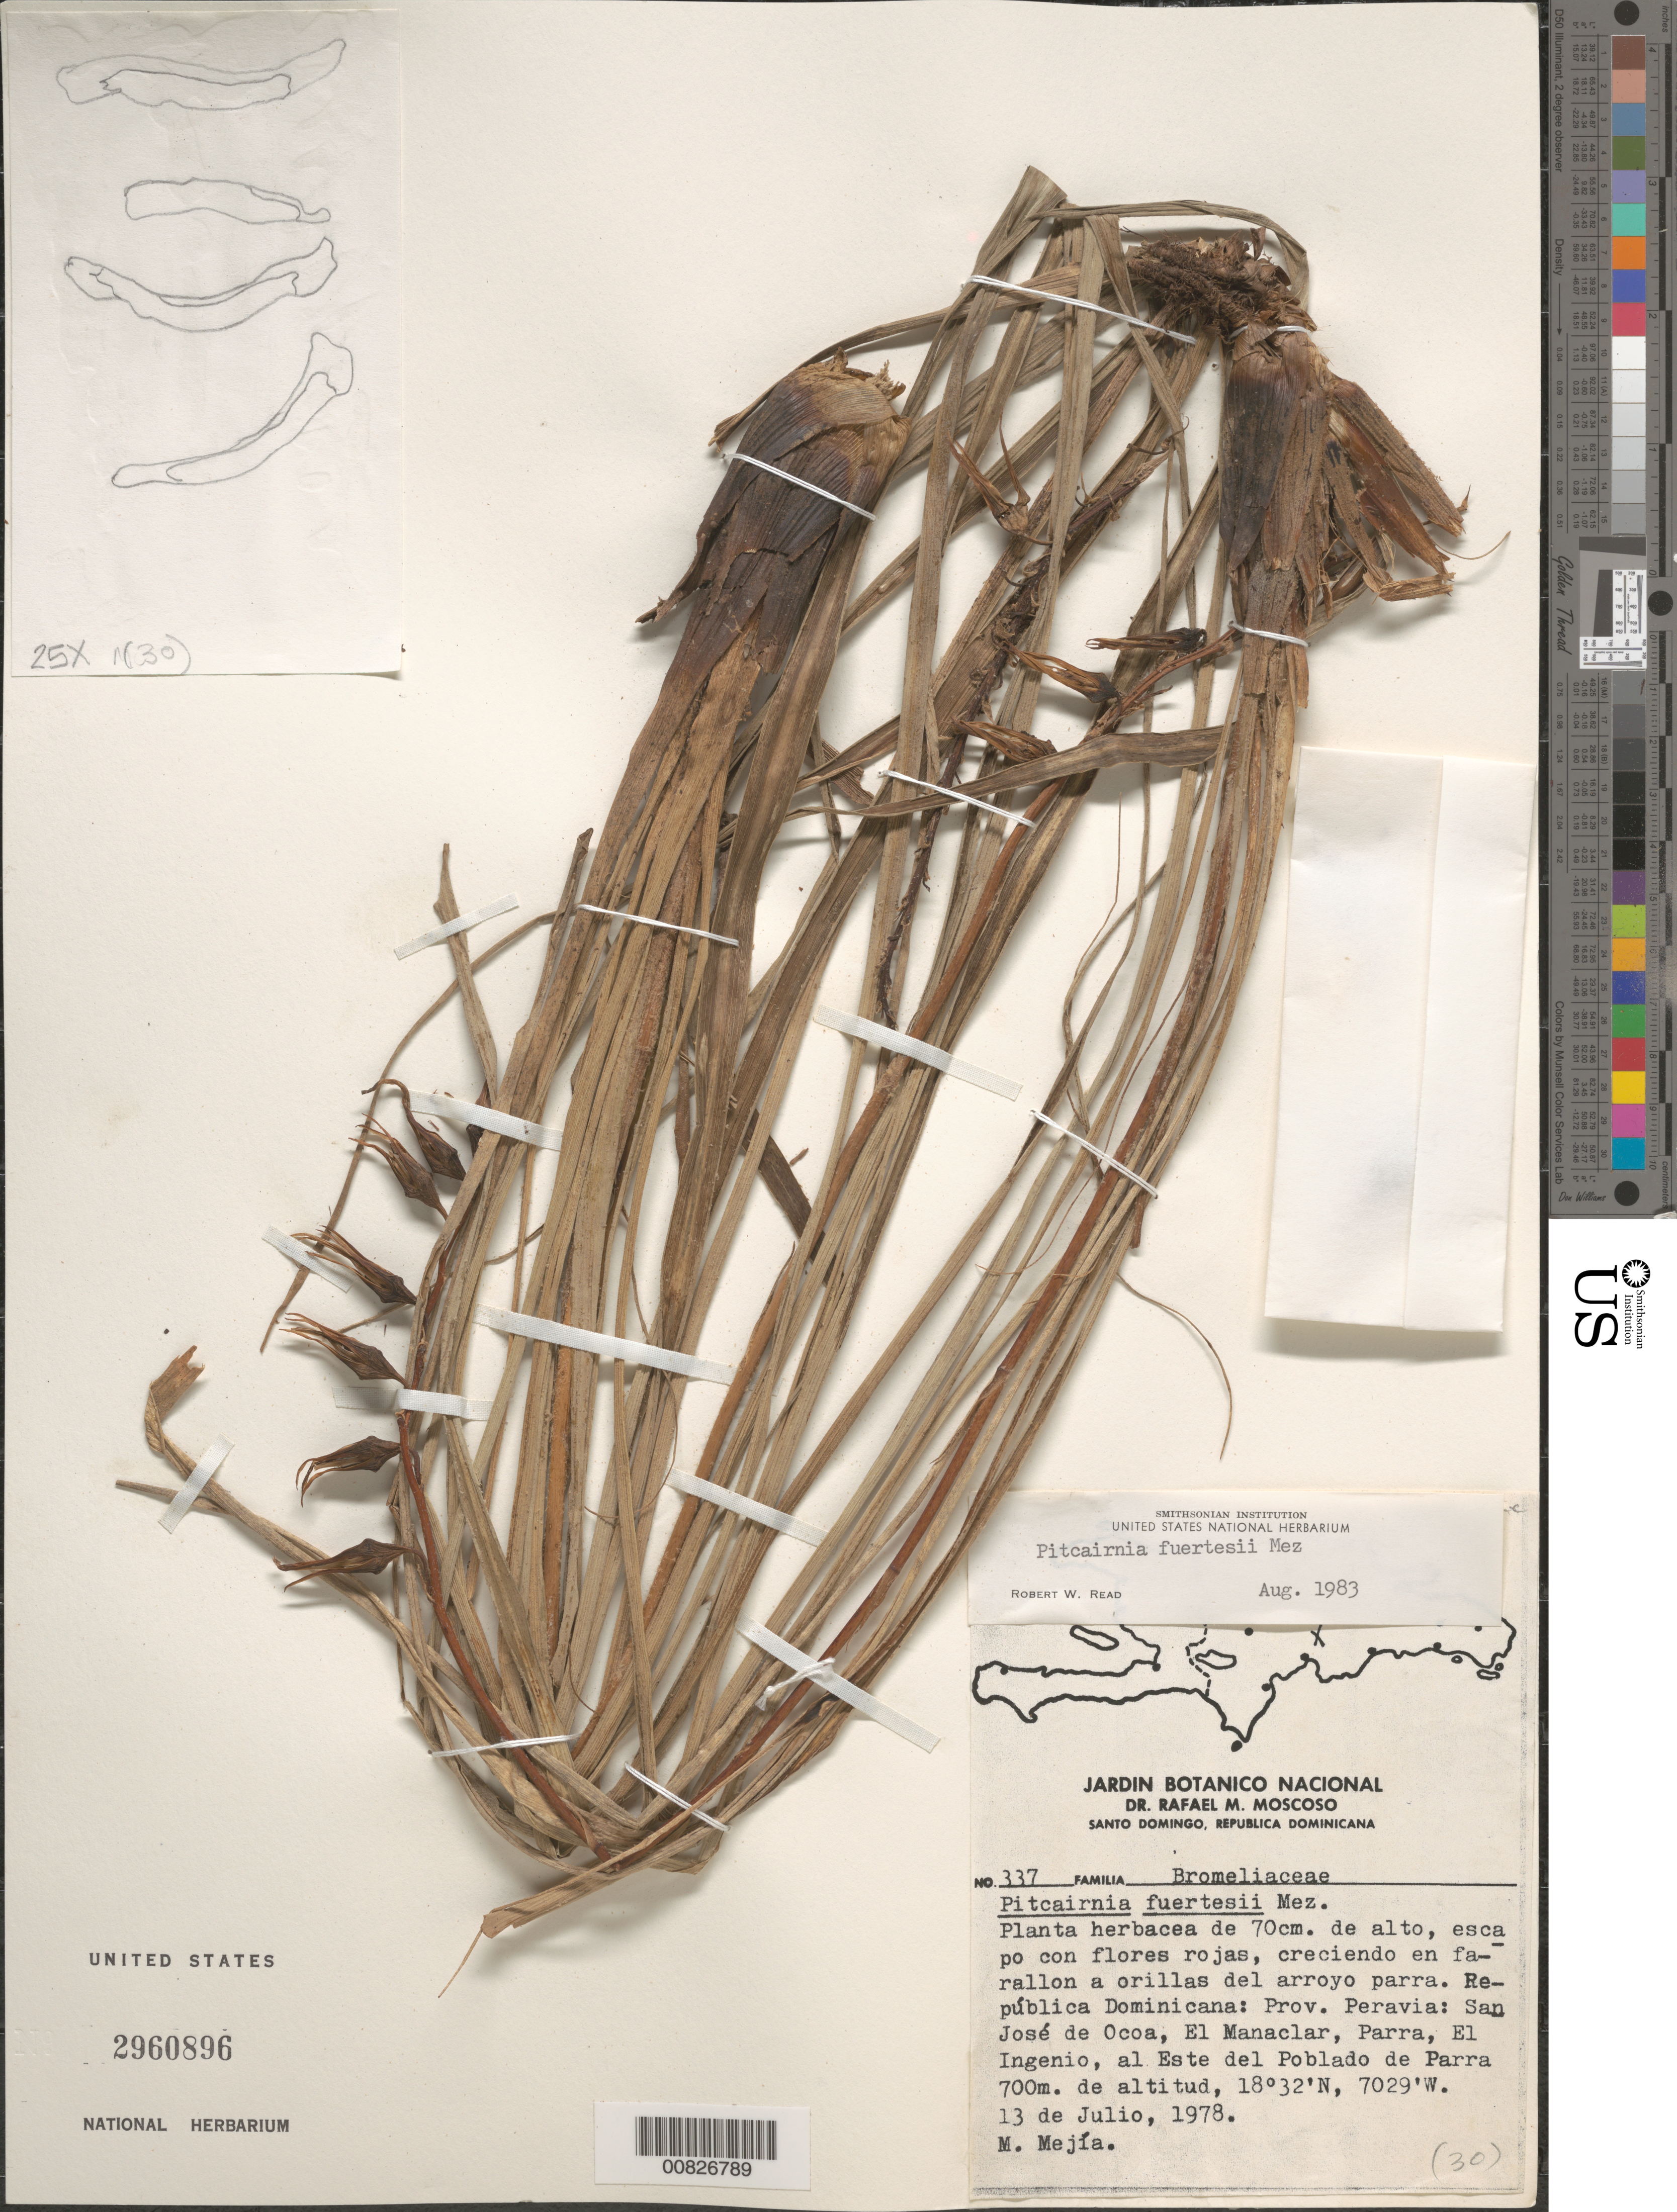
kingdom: Plantae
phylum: Tracheophyta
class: Liliopsida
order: Poales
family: Bromeliaceae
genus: Pitcairnia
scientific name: Pitcairnia fuertesii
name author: Mez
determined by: Read, Robert W., (US), NMNH (UNITED STATES)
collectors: M. Mejia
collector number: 337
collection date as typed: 13 Jul 1978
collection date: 1978-07-13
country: Dominican Republic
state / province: Peravia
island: Hispaniola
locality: San José de Ocoa, El Manaclar, Parra, El Ingenio, al Este del Poblado de Parra. A orillas del arroyo Parra.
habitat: En farallon a orillas del arroyo.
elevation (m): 700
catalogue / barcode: US 2960896